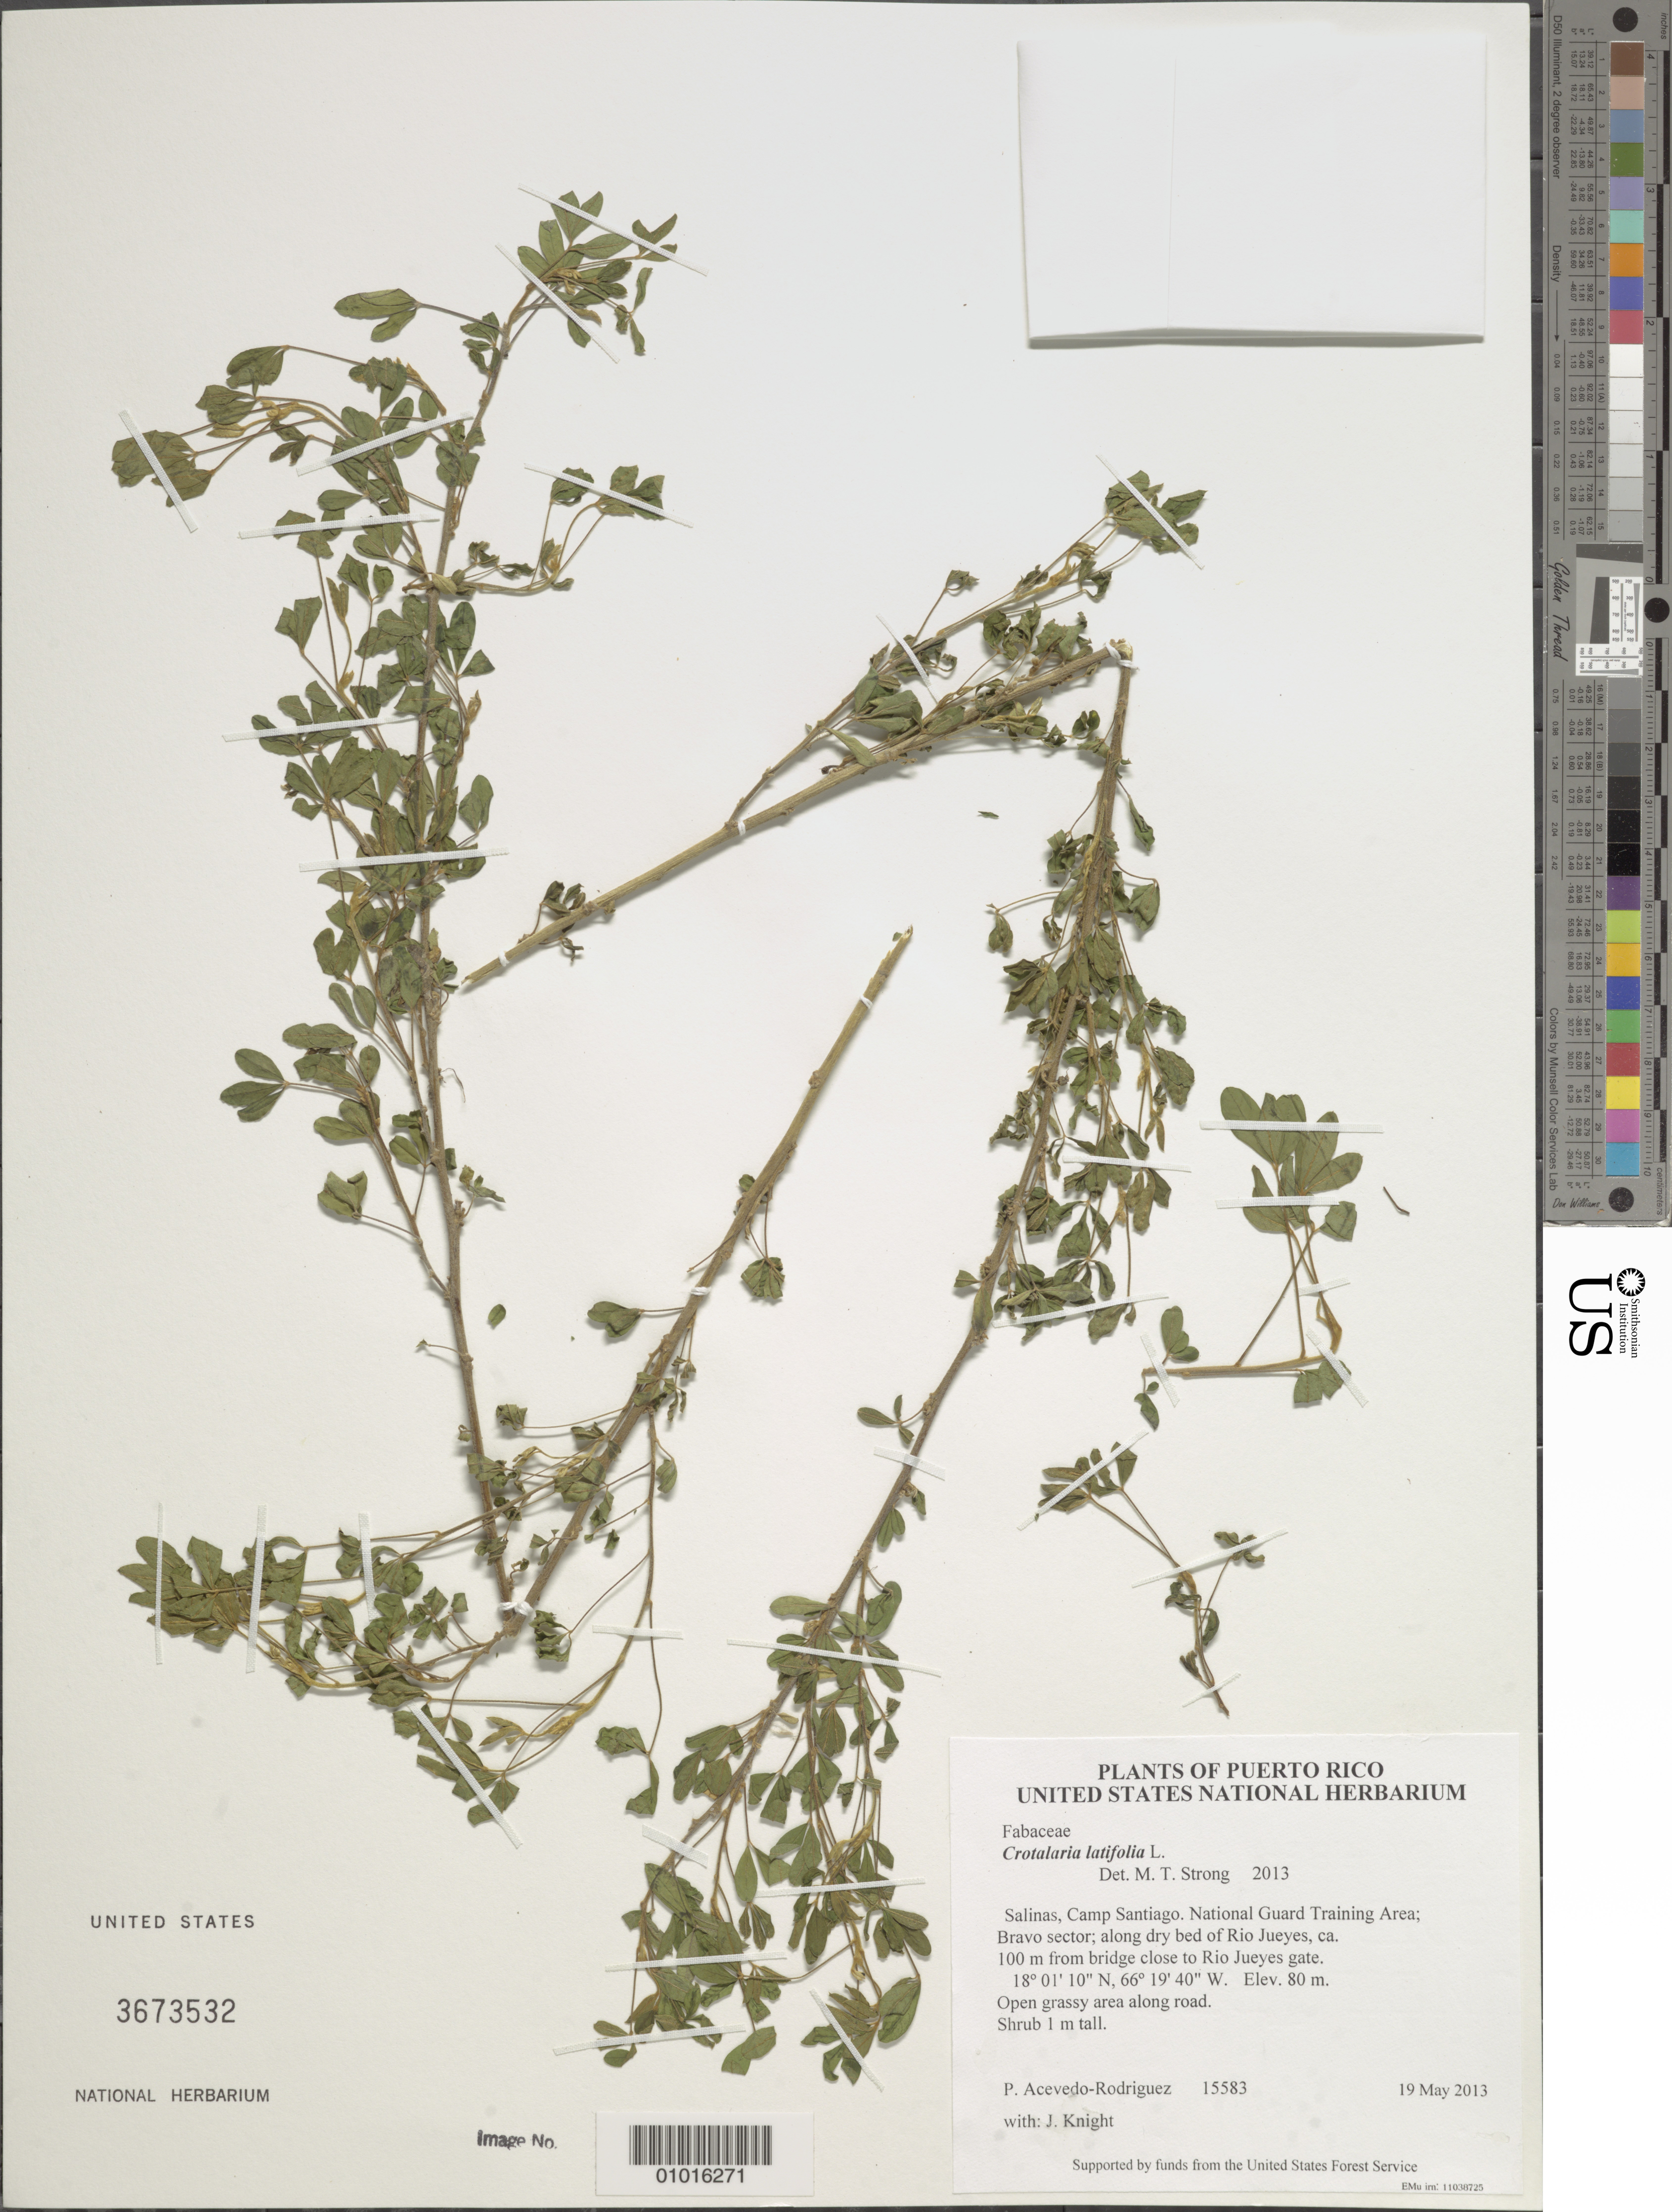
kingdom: Plantae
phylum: Tracheophyta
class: Magnoliopsida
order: Fabales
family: Fabaceae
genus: Crotalaria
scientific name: Crotalaria latifolia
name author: L.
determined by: Strong, M. T., (US), Smithsonian Institution - National Museum of Natural History (UNITED STATES)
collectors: P. Acevedo-Rodr. & J. Knight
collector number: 15583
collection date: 2013-05-19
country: Puerto Rico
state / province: Salinas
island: Puerto Rico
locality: Camp Santiago. National Guard Training Area; Bravo sector; along dry bed of Rio Jueyes, ca. 100 m from bridge close to Rio Jueyes gate.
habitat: Open grassy area along road.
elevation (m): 80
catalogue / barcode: US 3673532